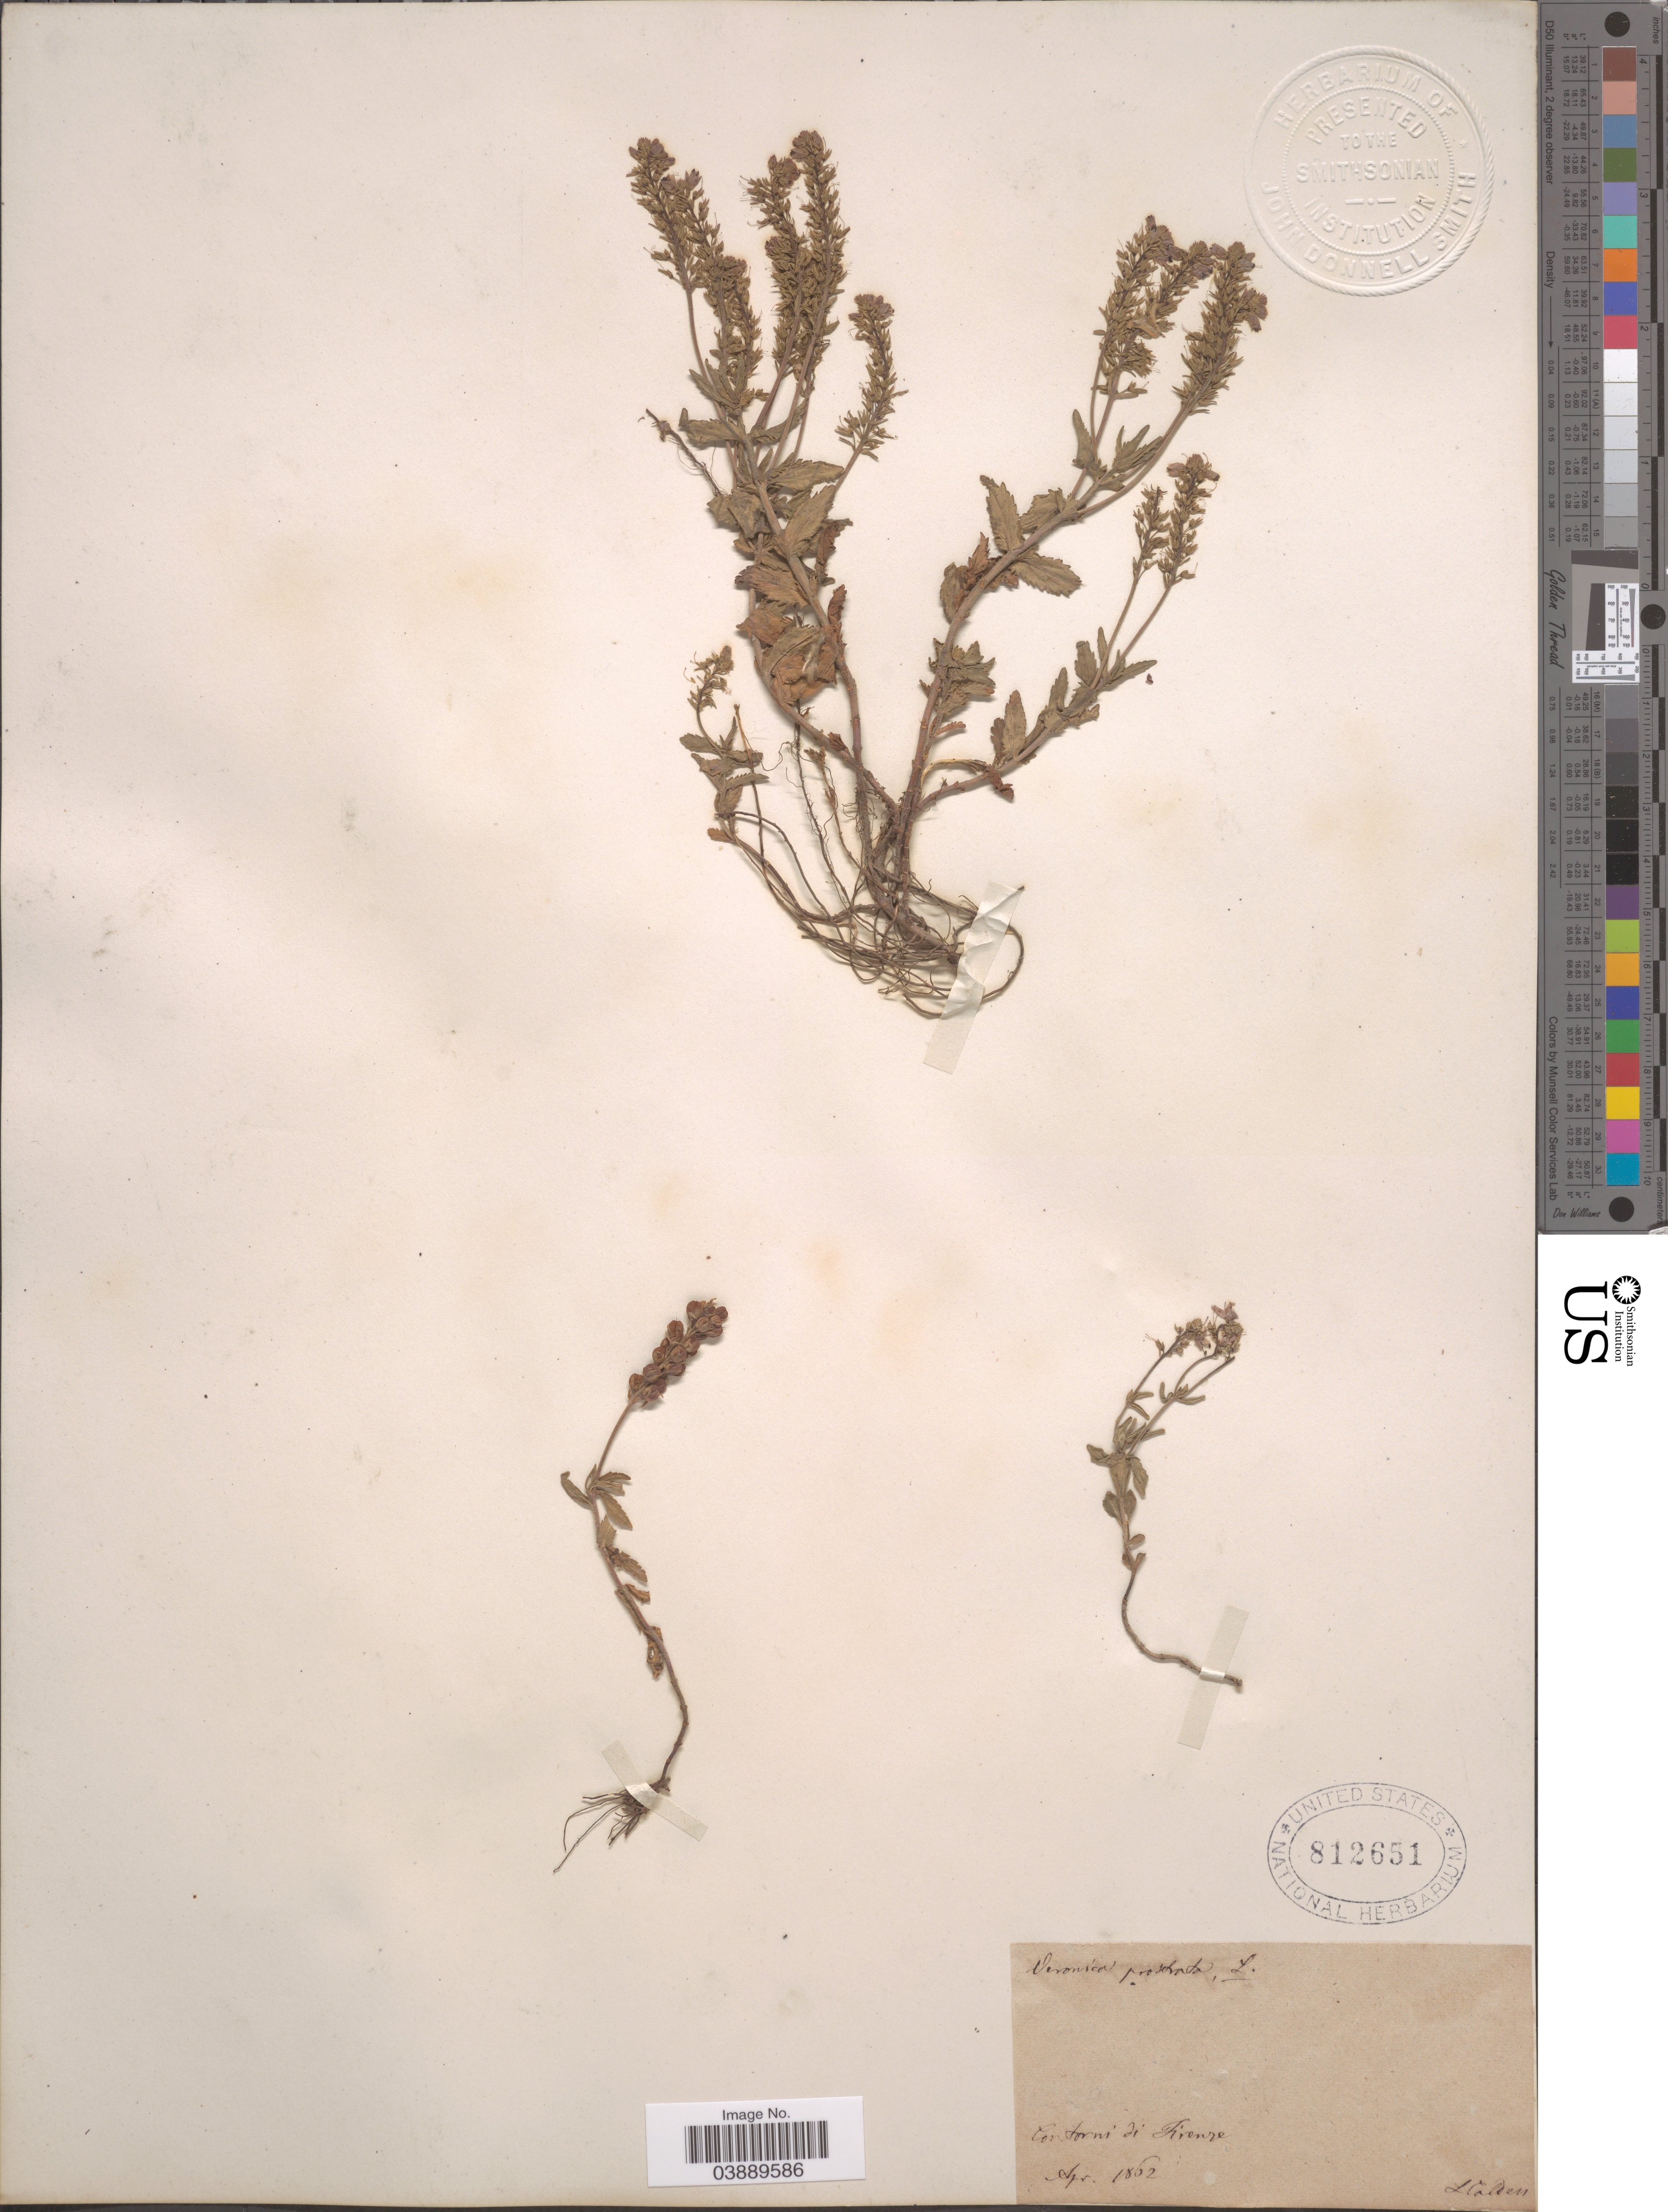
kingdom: Plantae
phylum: Tracheophyta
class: Magnoliopsida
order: Lamiales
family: Plantaginaceae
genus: Veronica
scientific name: Veronica prostrata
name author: L.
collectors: L. Calden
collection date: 1862-04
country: Italy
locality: Contorni di Firenze.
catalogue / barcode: US 812651